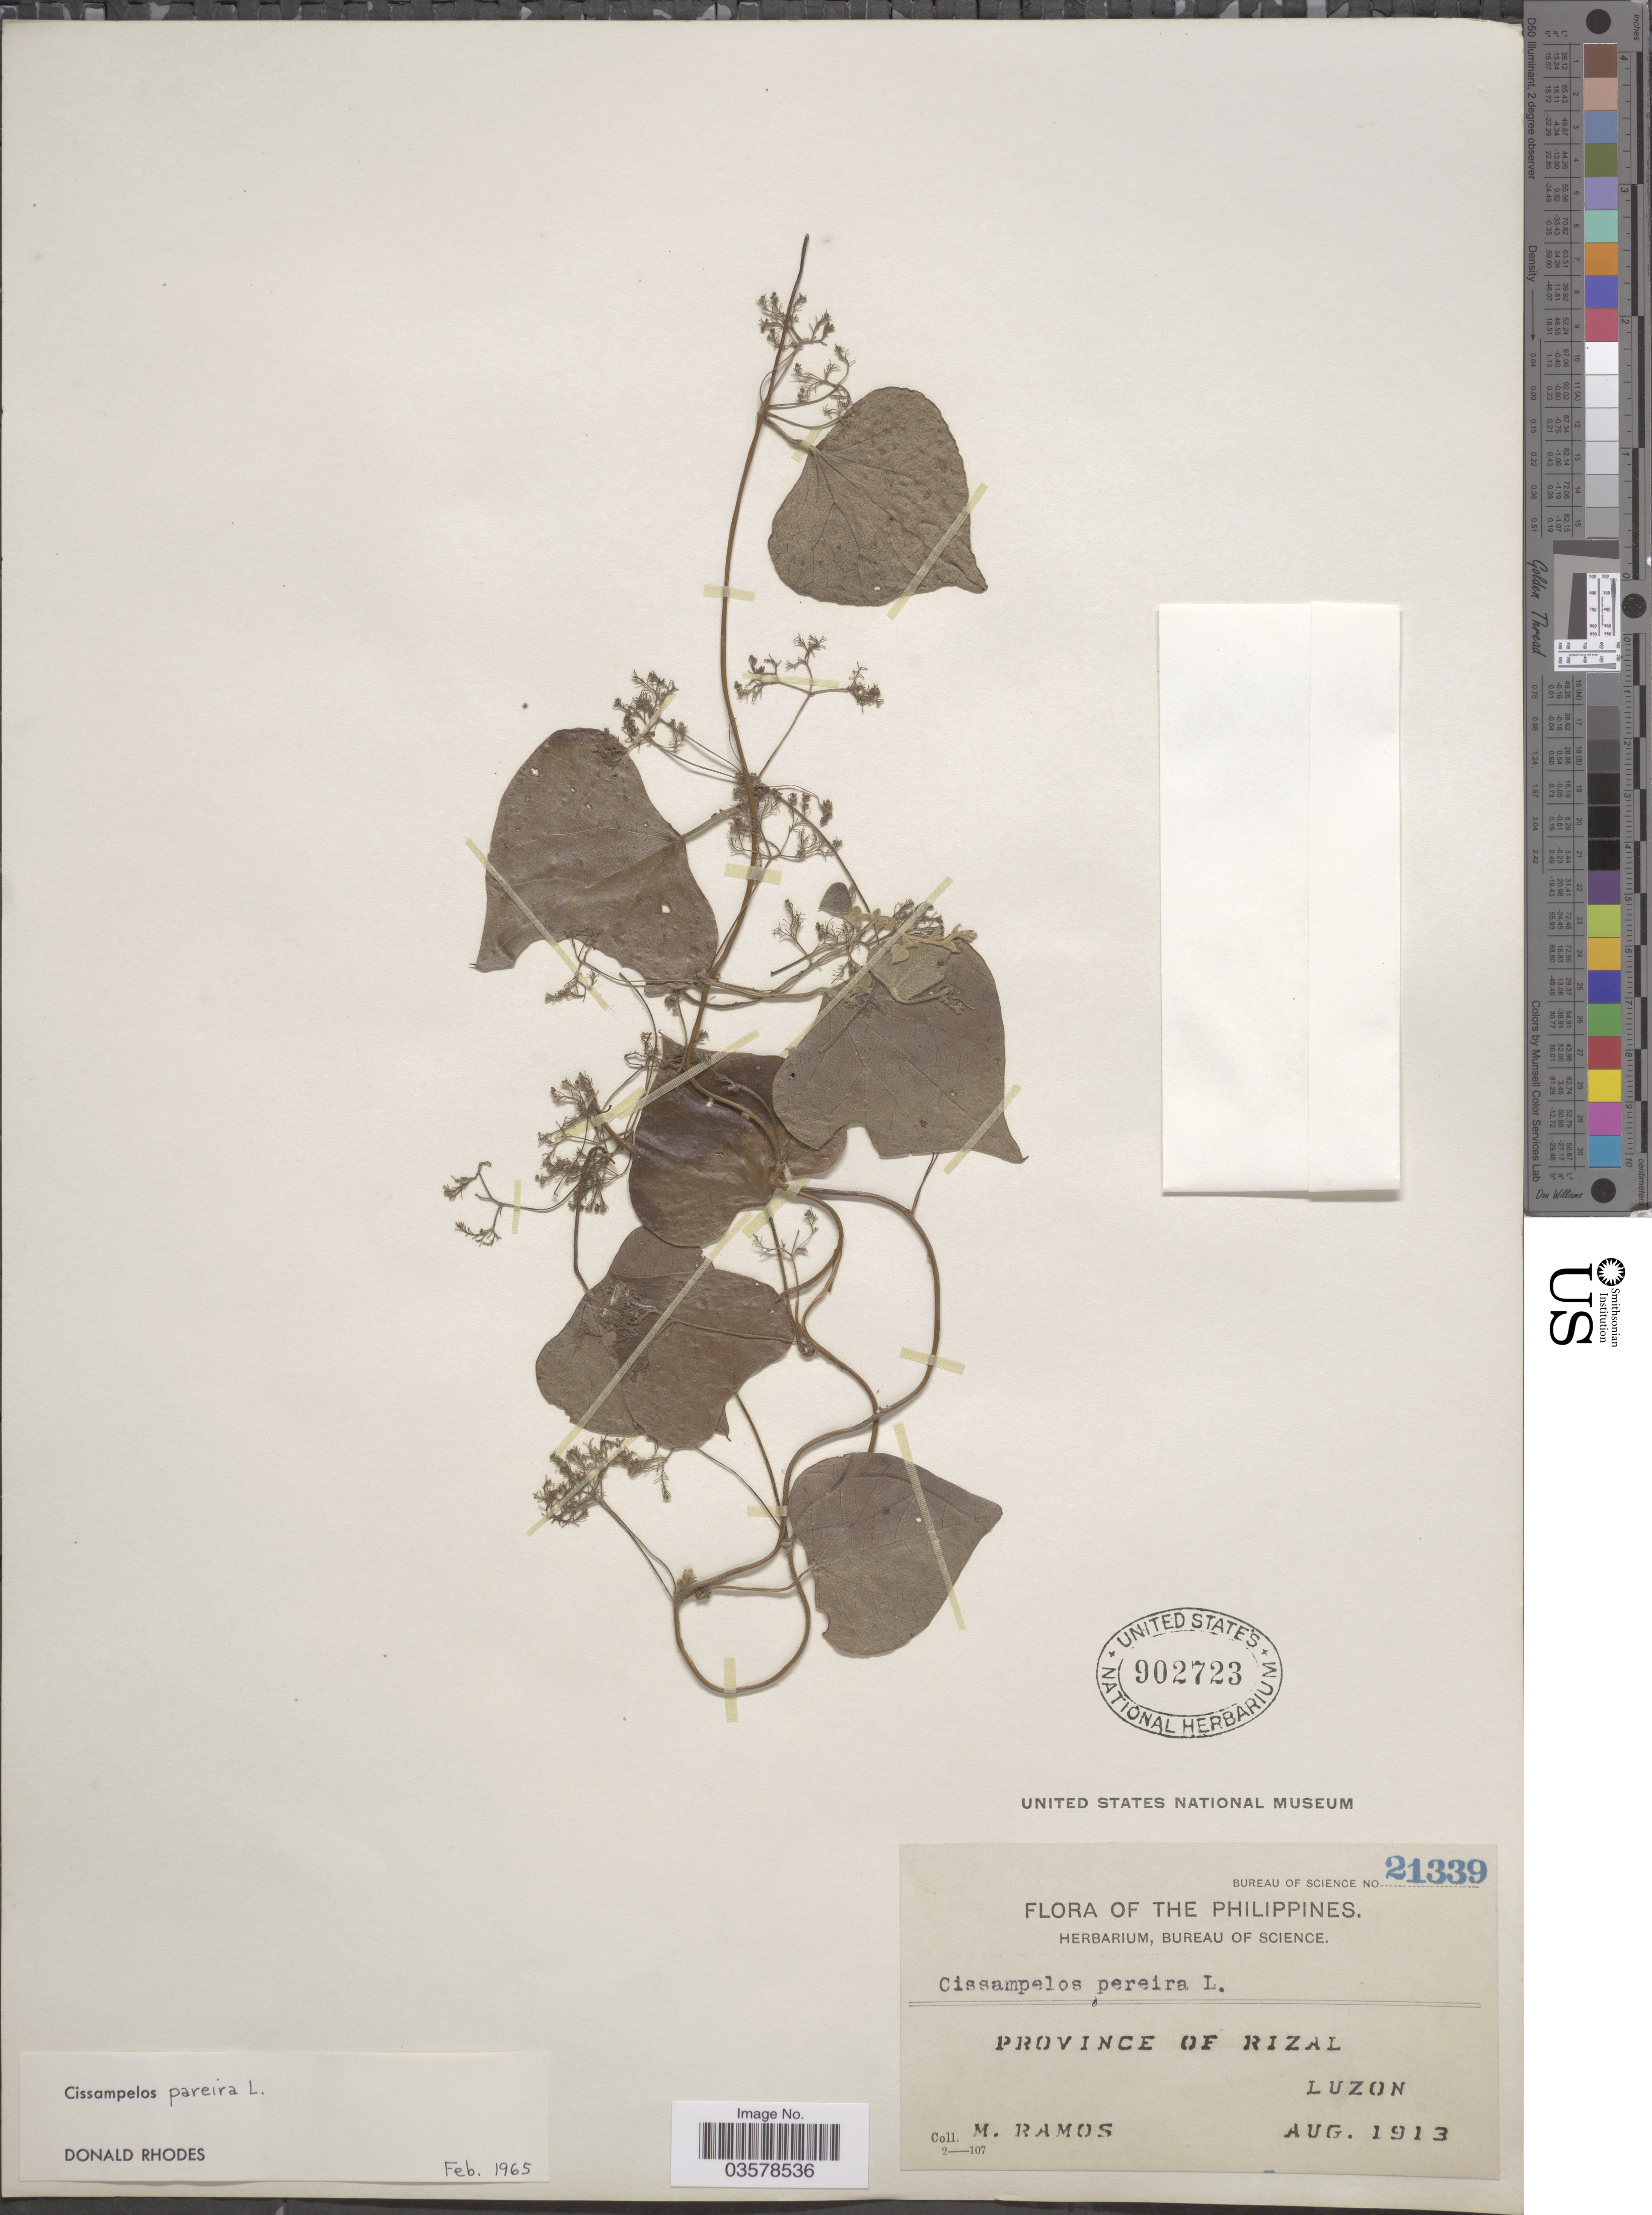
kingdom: Plantae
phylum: Tracheophyta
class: Magnoliopsida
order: Ranunculales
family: Menispermaceae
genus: Cissampelos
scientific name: Cissampelos pareira var. hirsuta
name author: (Buch.-Ham. ex DC.) Forman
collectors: M. Ramos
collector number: Bureau of Science 21339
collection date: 1913-08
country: Philippines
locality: Province of Rizal, Luzon.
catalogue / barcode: US 902723